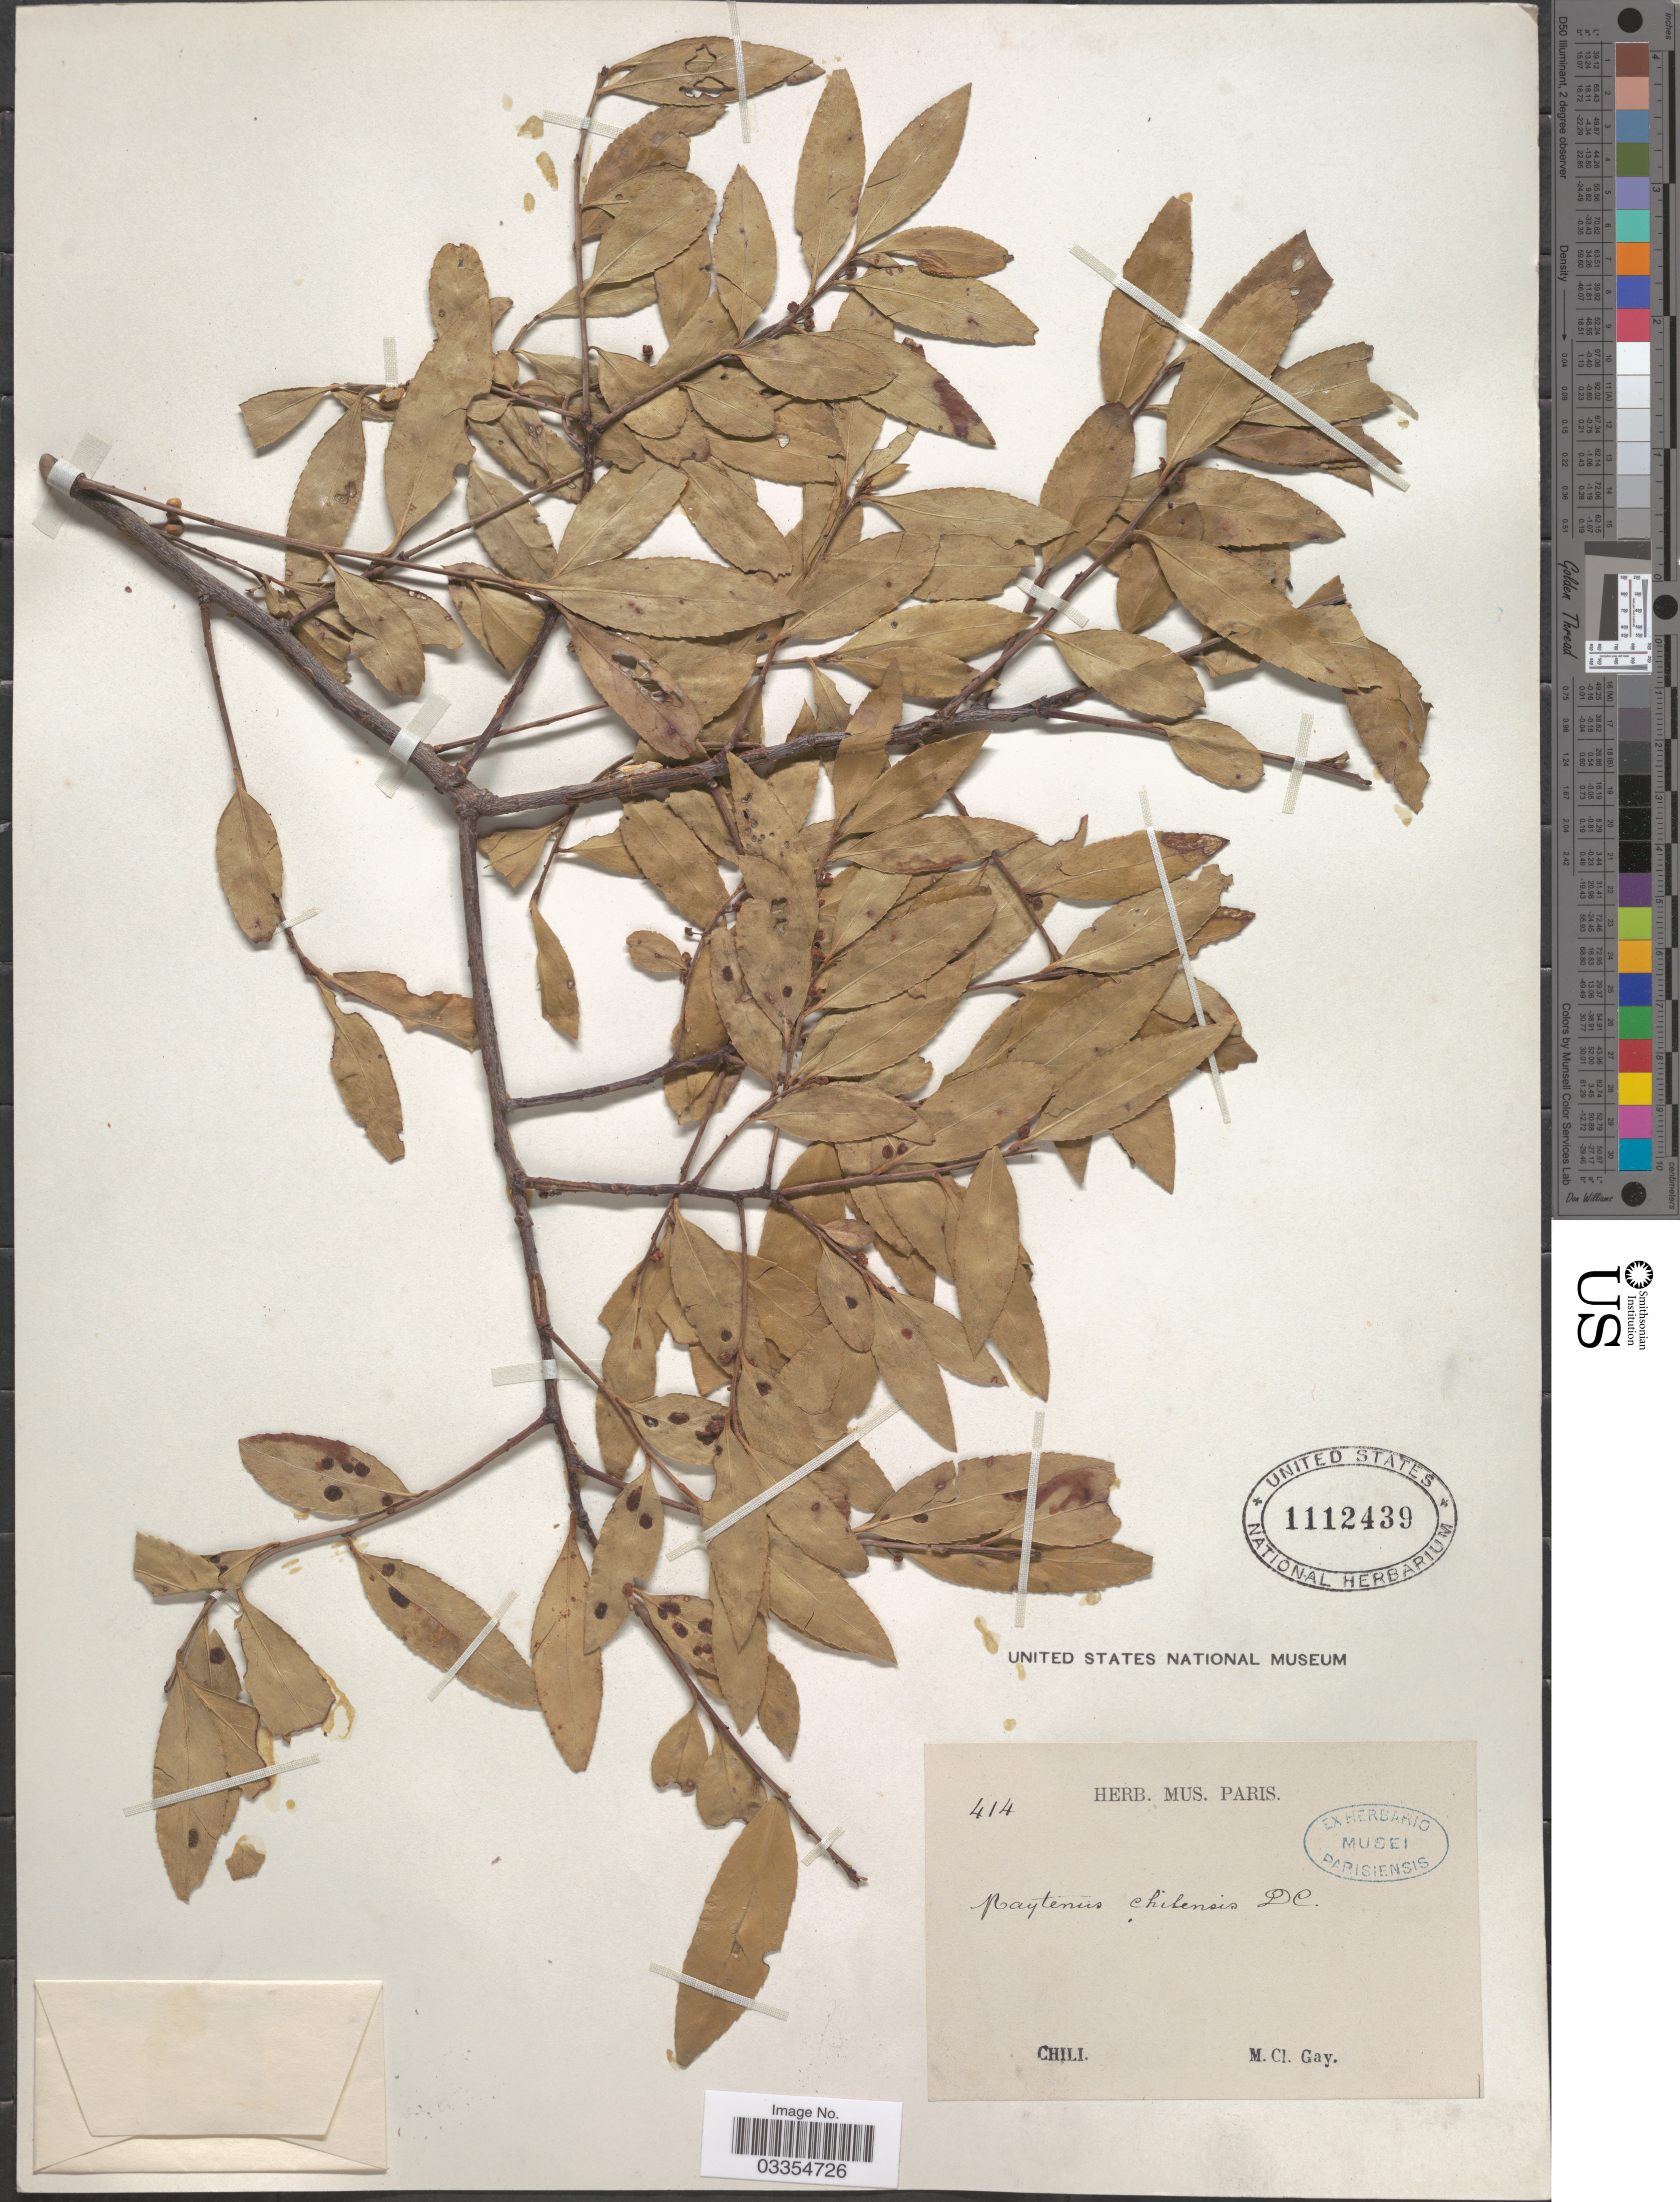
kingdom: Plantae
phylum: Tracheophyta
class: Magnoliopsida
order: Celastrales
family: Celastraceae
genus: Maytenus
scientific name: Maytenus boaria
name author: Molina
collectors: M. Gay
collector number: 414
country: Chile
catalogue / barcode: US 1112439